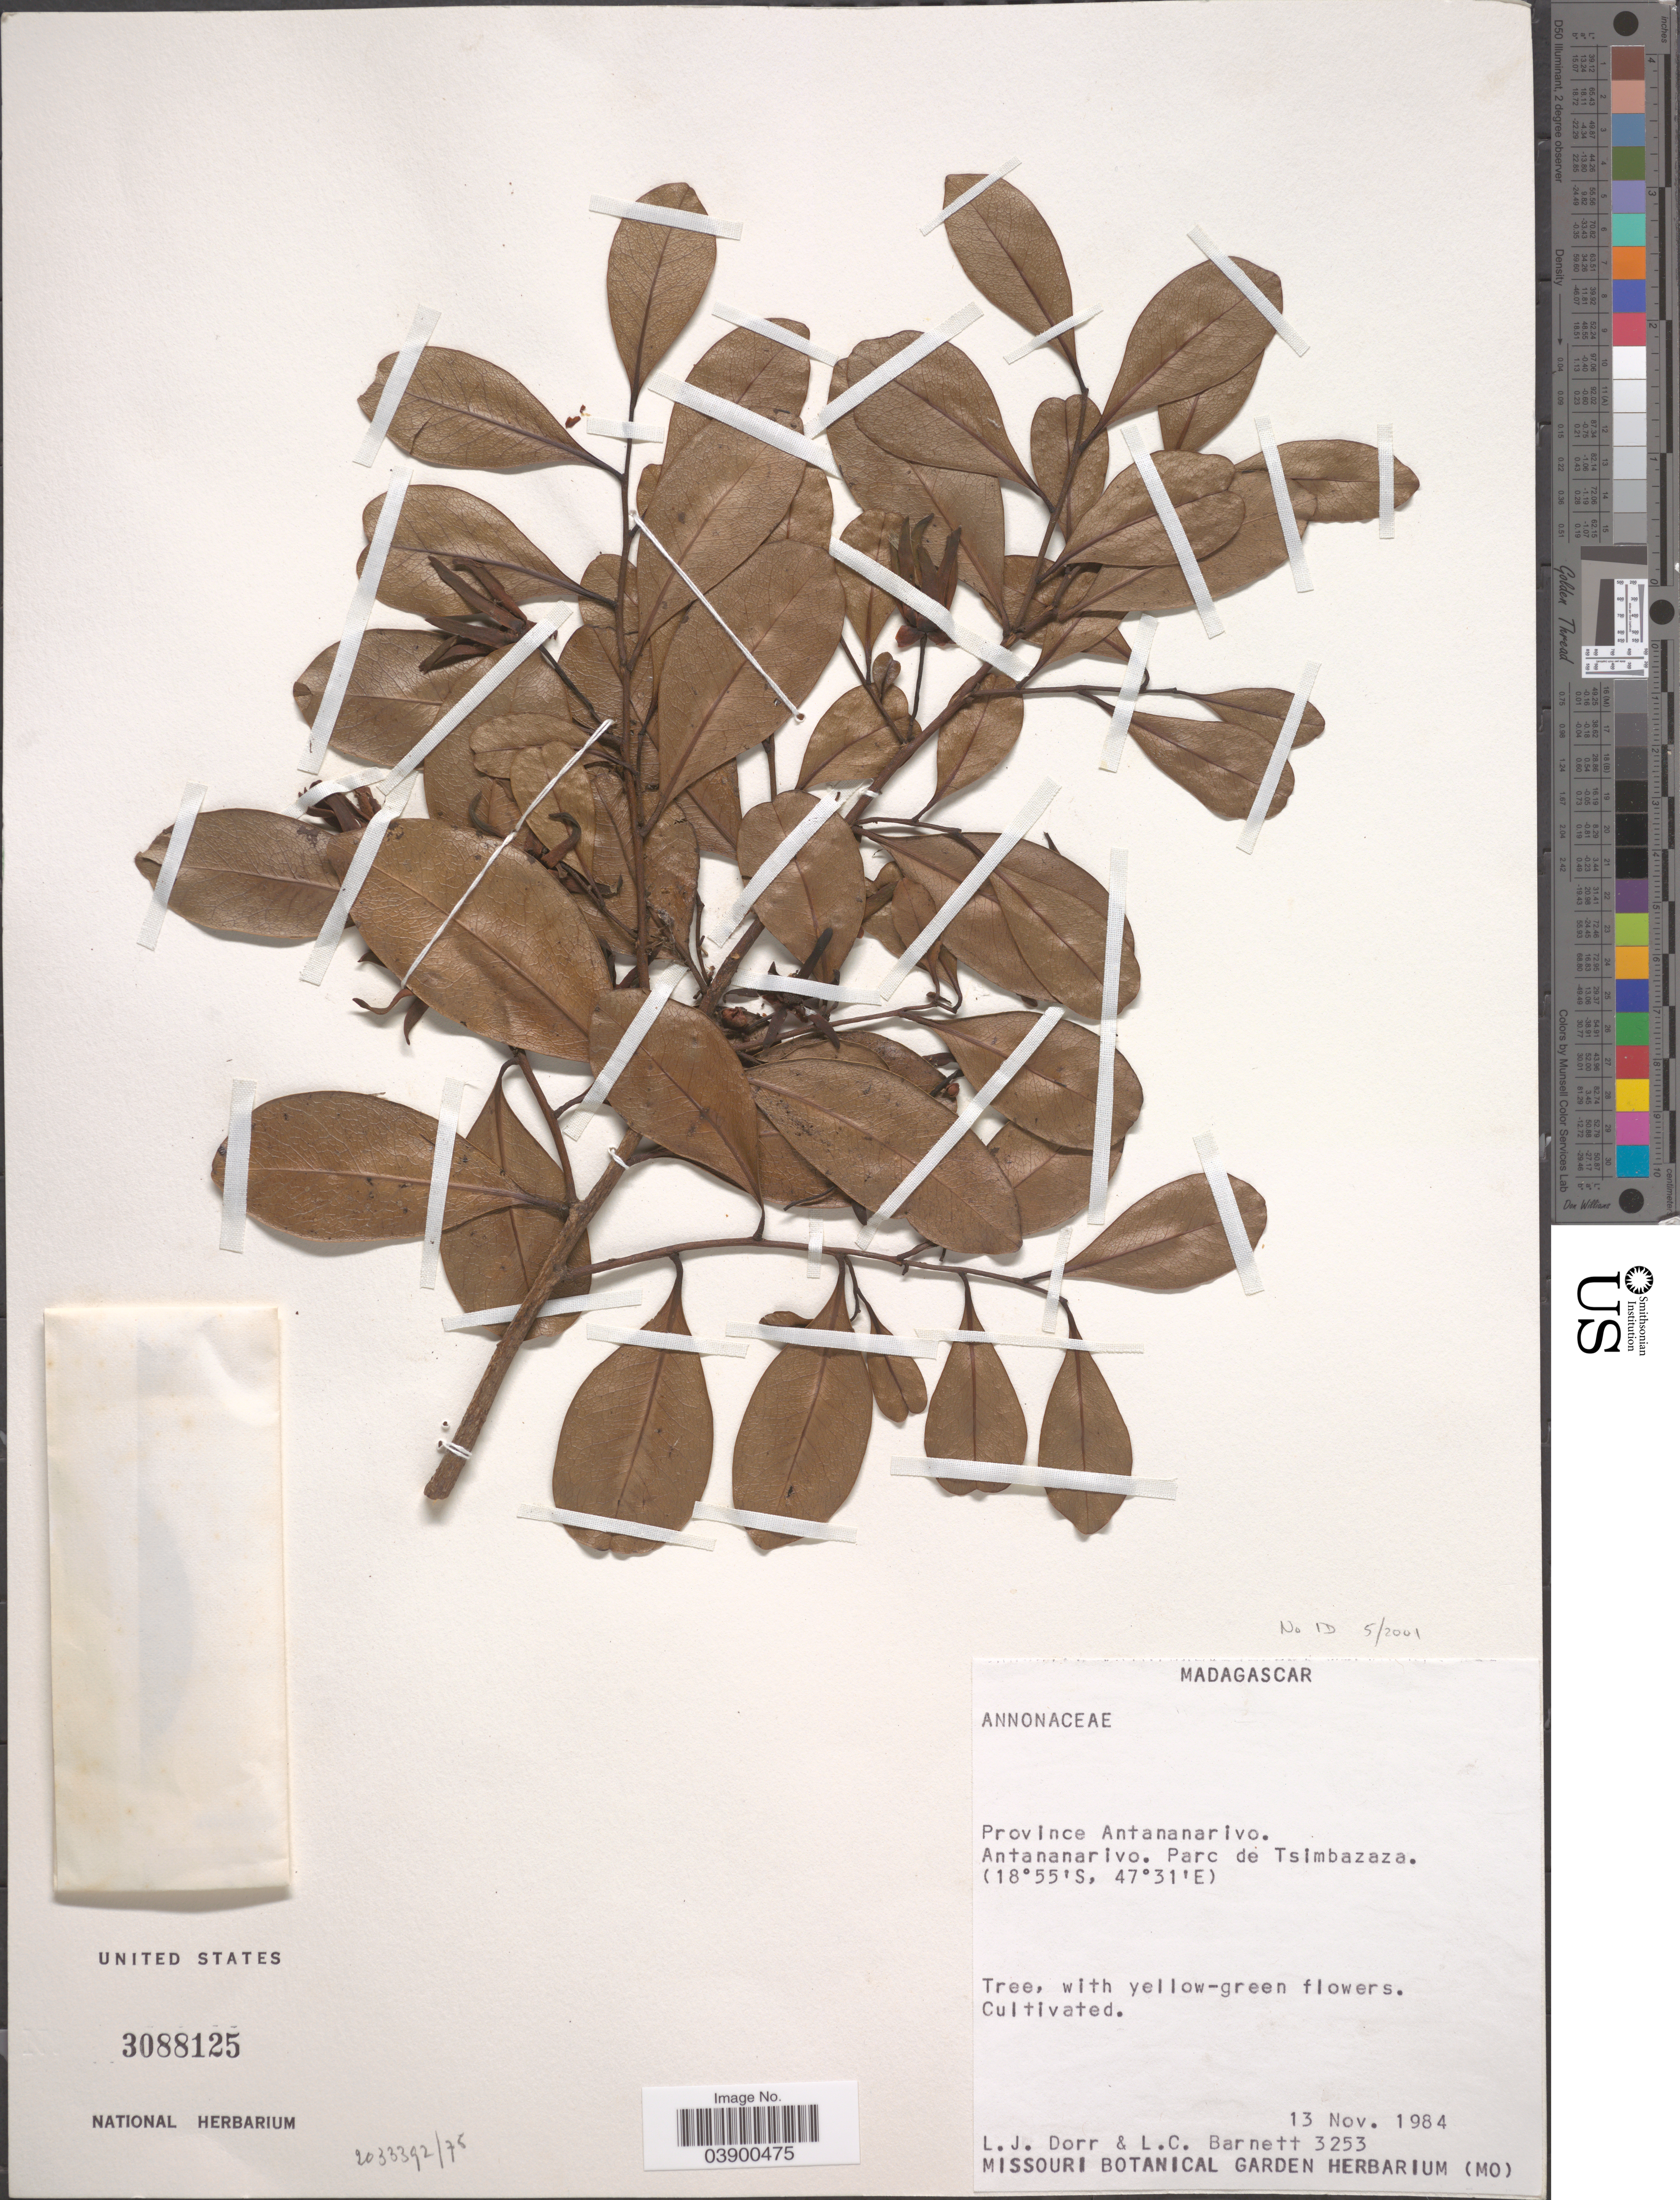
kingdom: Plantae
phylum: Tracheophyta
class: Magnoliopsida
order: Magnoliales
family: Annonaceae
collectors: L. J. Dorr & L. C. Barnett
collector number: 3253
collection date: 1984-11-13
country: Madagascar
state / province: Analamanga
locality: Antananarivo. Parc de Tsimbazaza.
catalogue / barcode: US 3088125